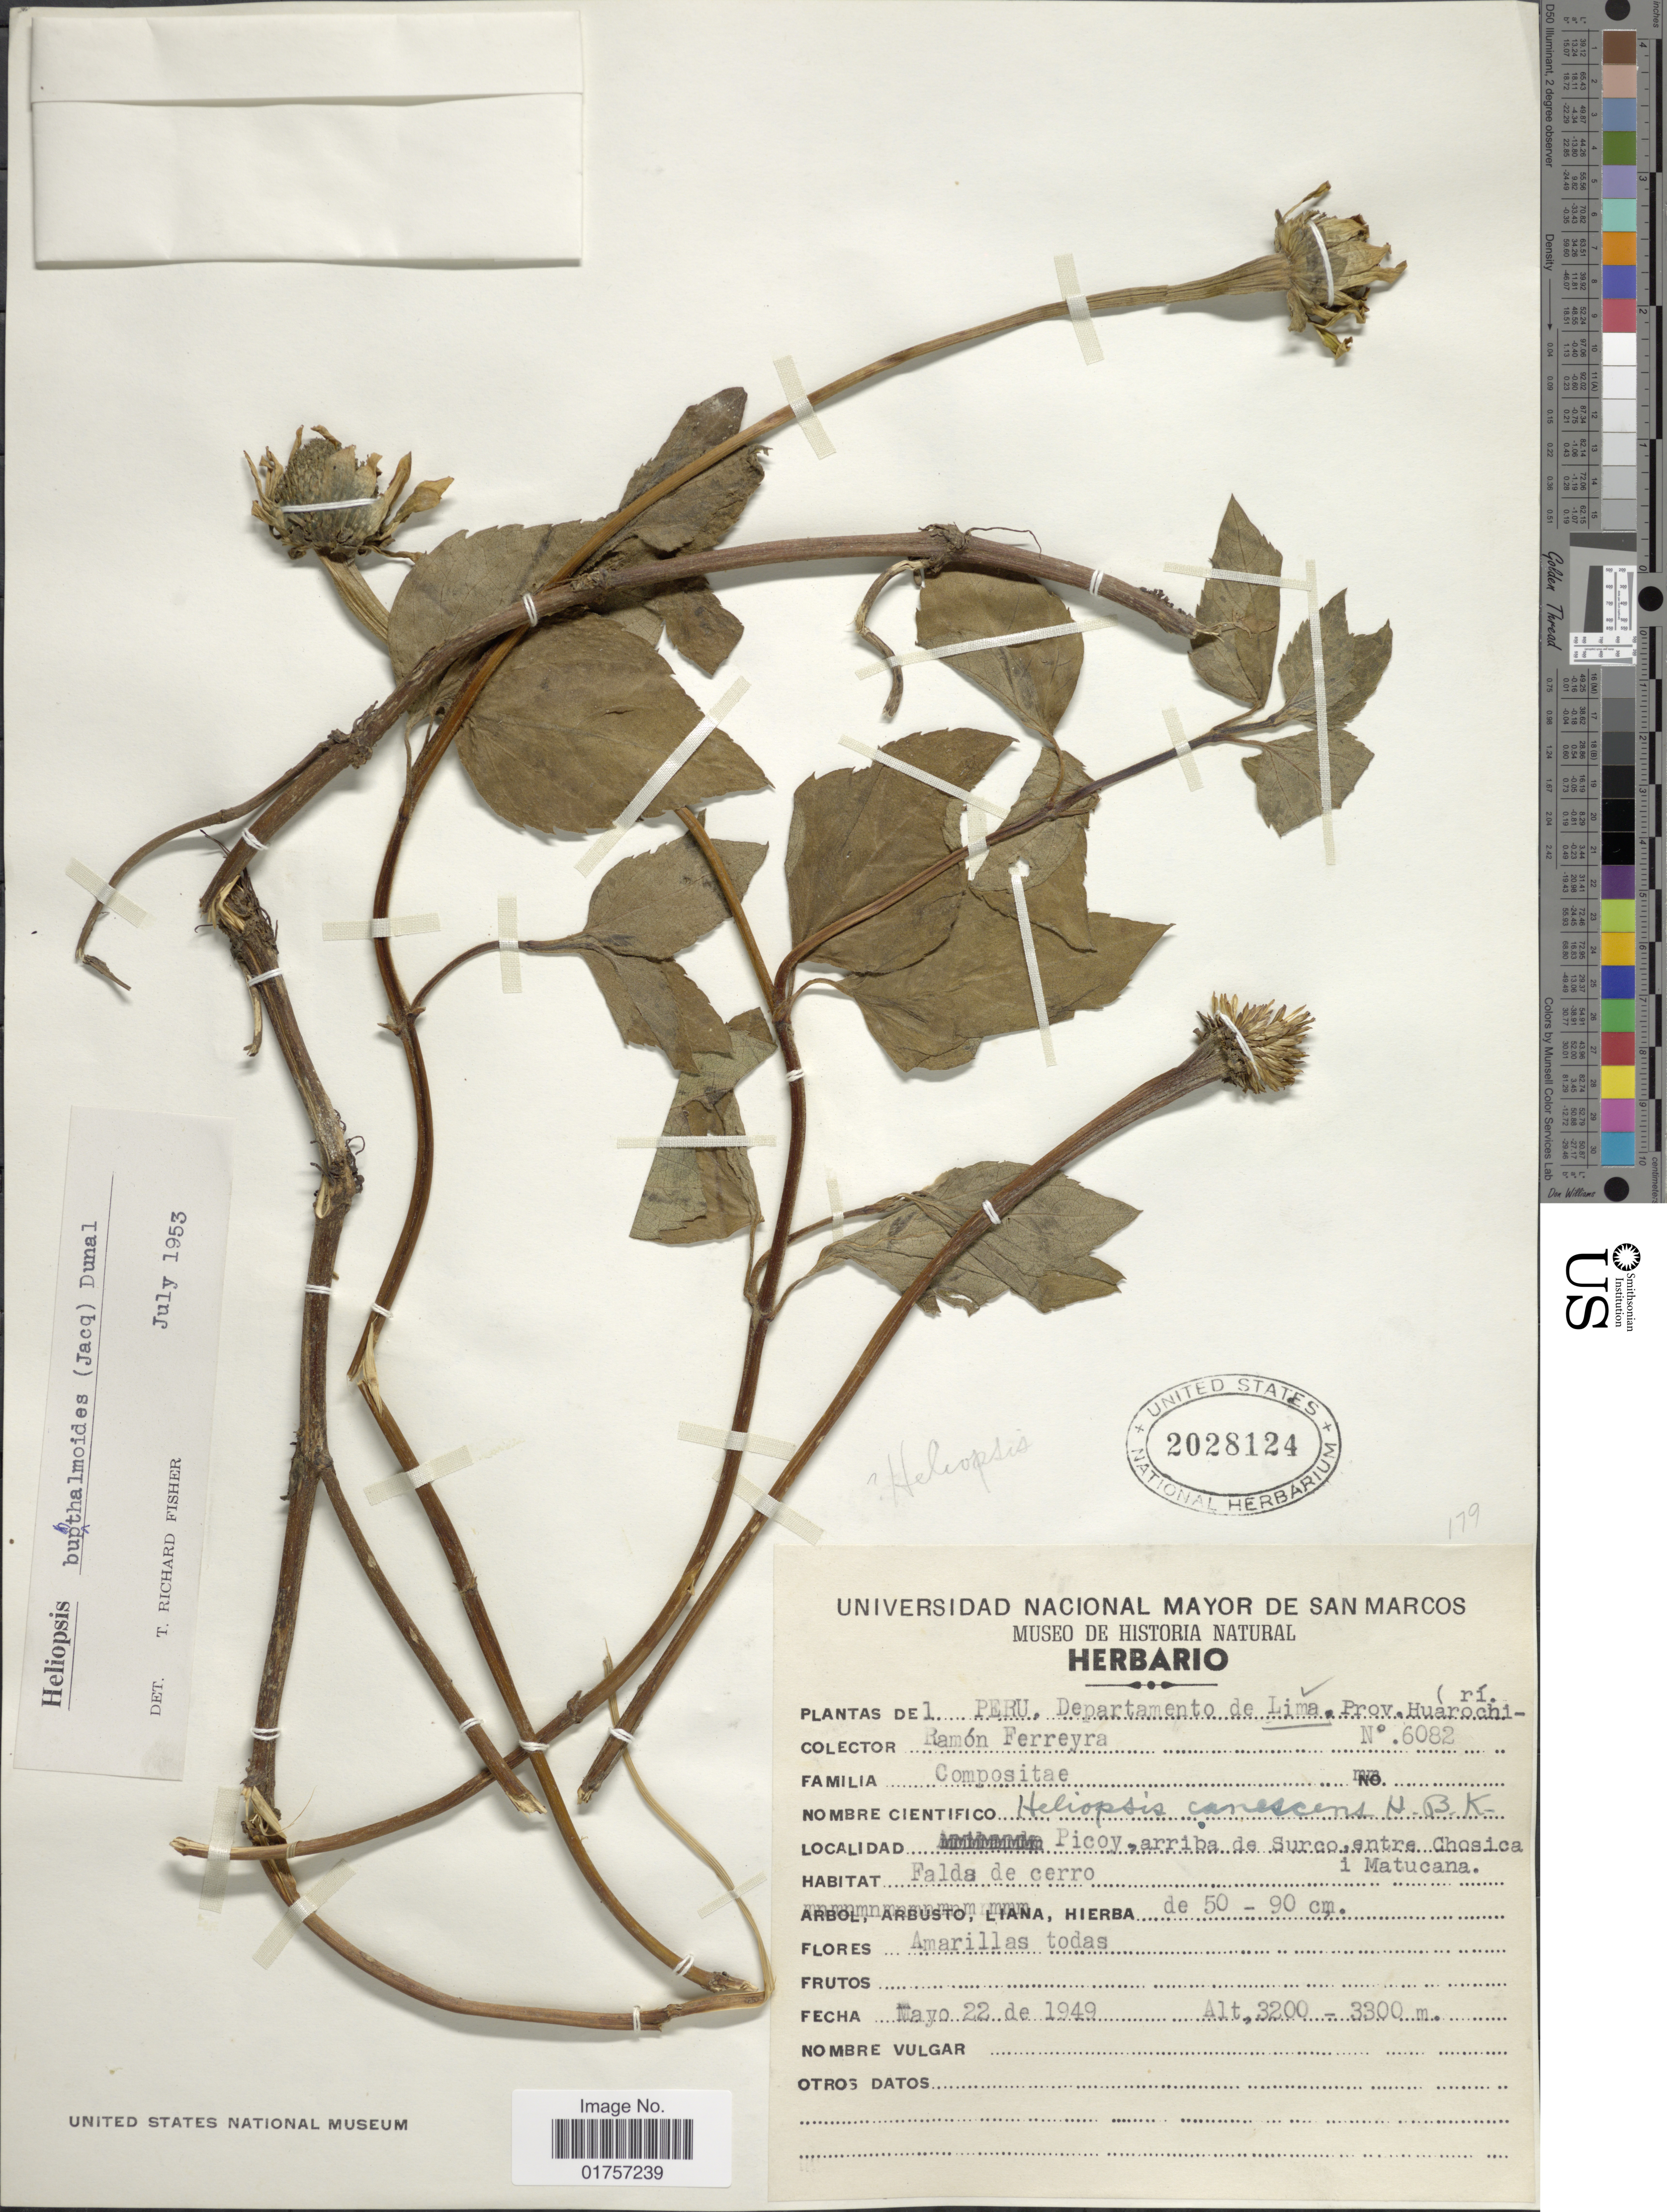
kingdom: Plantae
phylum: Tracheophyta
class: Magnoliopsida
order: Asterales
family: Asteraceae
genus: Heliopsis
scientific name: Heliopsis buphthalmoides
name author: (Jacq.) Dunal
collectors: R. A. Ferreyra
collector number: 6082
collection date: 1949-05-22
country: Peru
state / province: Lima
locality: Prov. Huarochiri. Picoy, arriba de Surco, entre Chosica i Matucana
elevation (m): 3200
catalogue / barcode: US 2028124